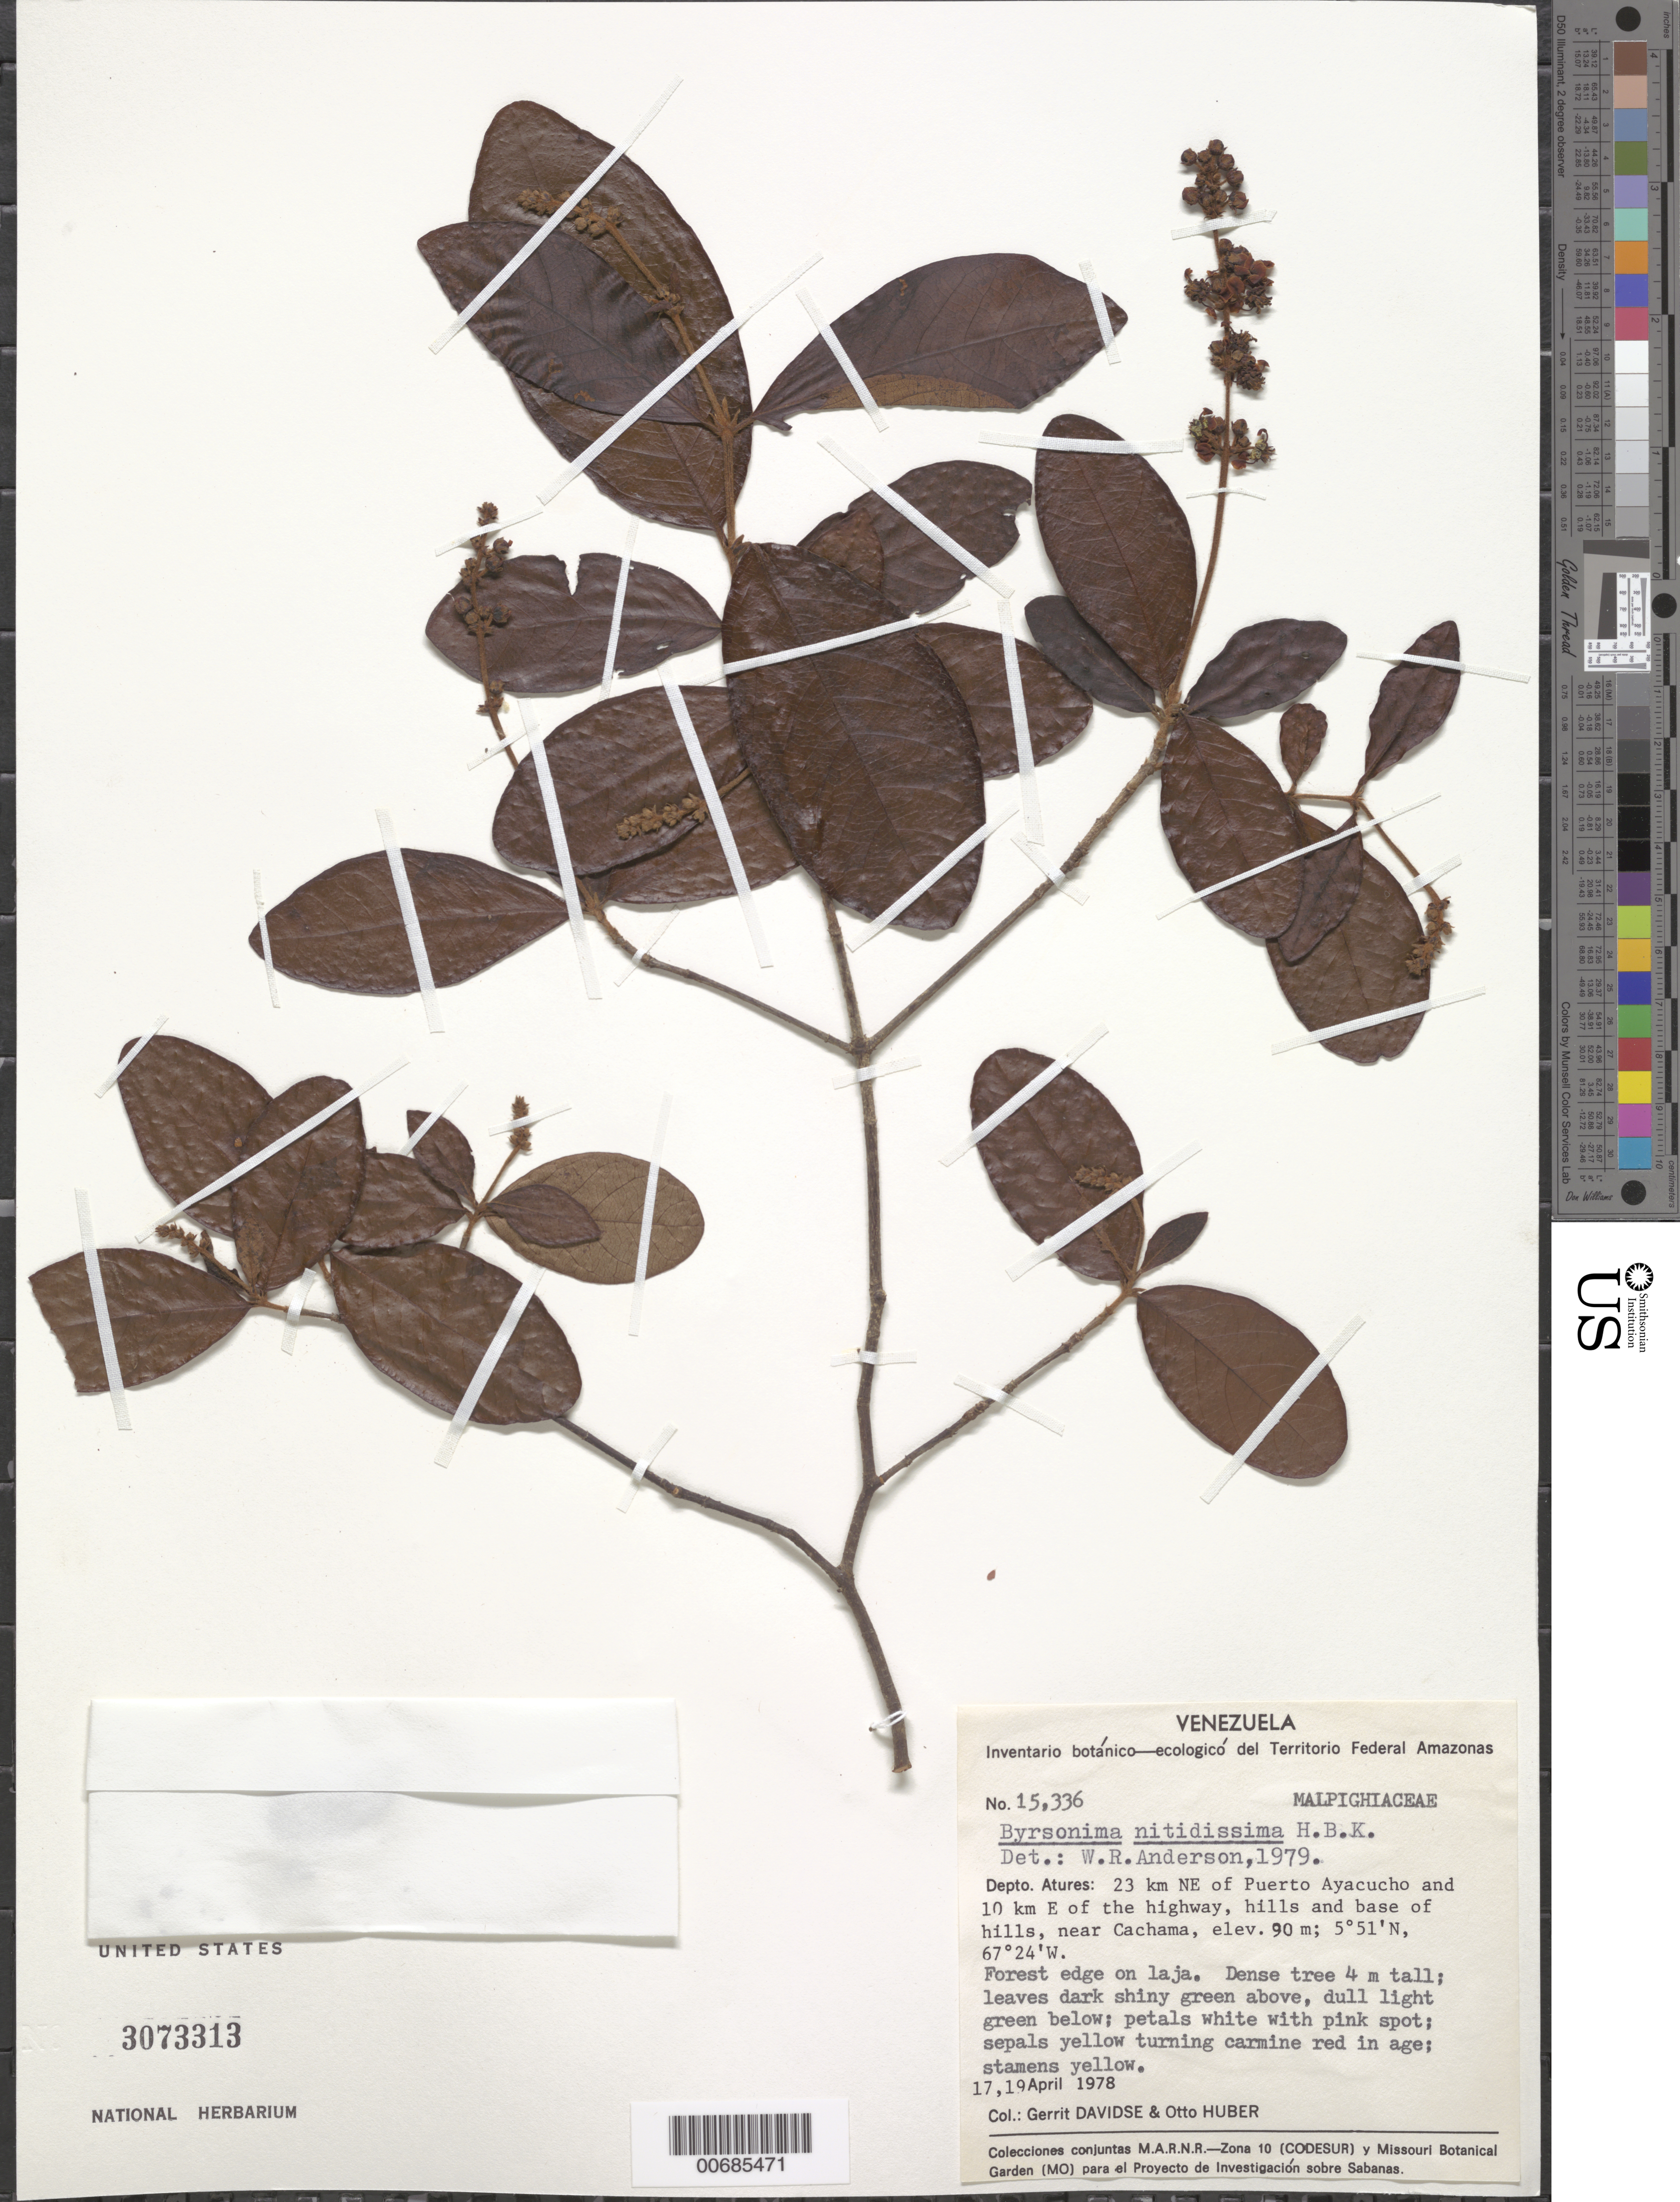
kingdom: Plantae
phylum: Tracheophyta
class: Magnoliopsida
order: Malpighiales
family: Malpighiaceae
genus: Byrsonima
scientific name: Byrsonima nitidissima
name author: Kunth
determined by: Anderson, W. R., (MICH), University of Michigan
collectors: G. Davidse & O. Huber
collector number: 15336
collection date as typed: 17-Apr-78 and 19-Apr-78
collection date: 1978-04-17,1978-04-19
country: Venezuela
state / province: Amazonas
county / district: Atures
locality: Puerto Ayacucho, 23 km NE of, 10 km E of highway to El Burro, near Cachama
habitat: Forest edge on laja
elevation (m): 90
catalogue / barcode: US 3073313